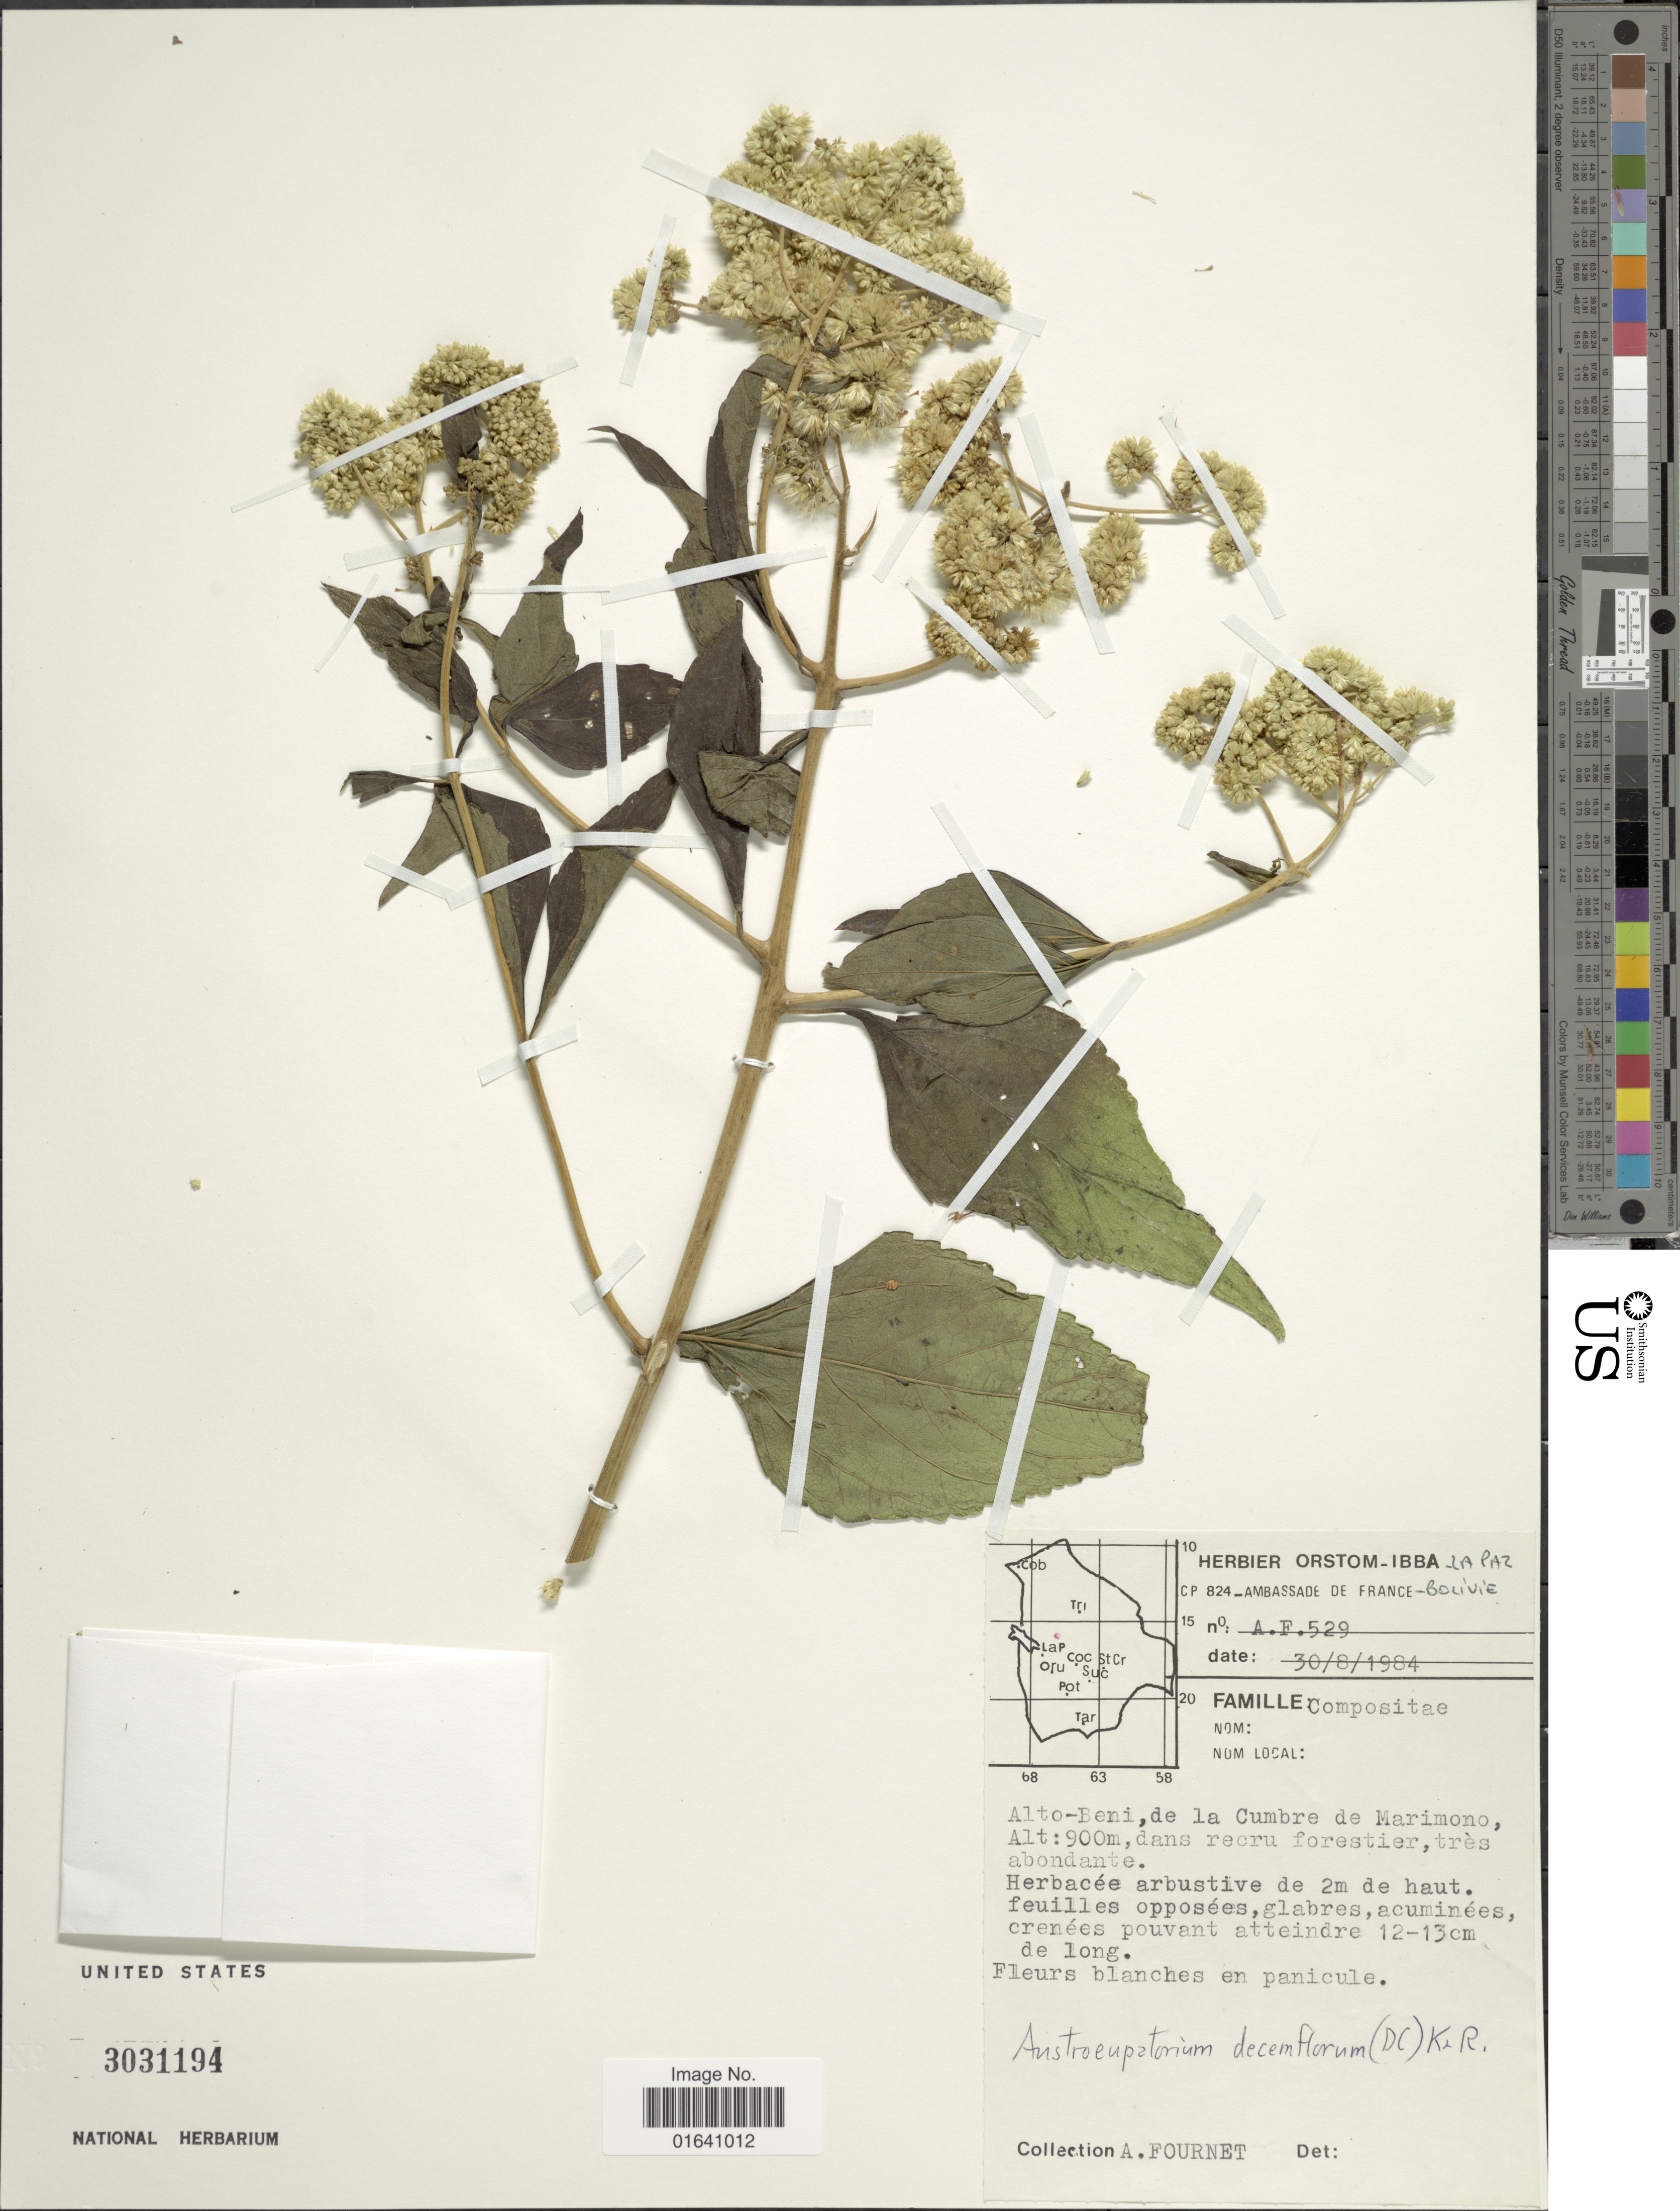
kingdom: Plantae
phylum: Tracheophyta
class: Magnoliopsida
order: Asterales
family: Asteraceae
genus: Austroeupatorium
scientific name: Austroeupatorium decemflorum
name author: (DC.) R.M. King & H. Rob.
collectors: A. Fournet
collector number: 529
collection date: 1984-08-30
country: Bolivia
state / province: La Paz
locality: La Paz, Alto-Beni, de la Cumbre de Marimono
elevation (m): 900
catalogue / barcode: US 3031194